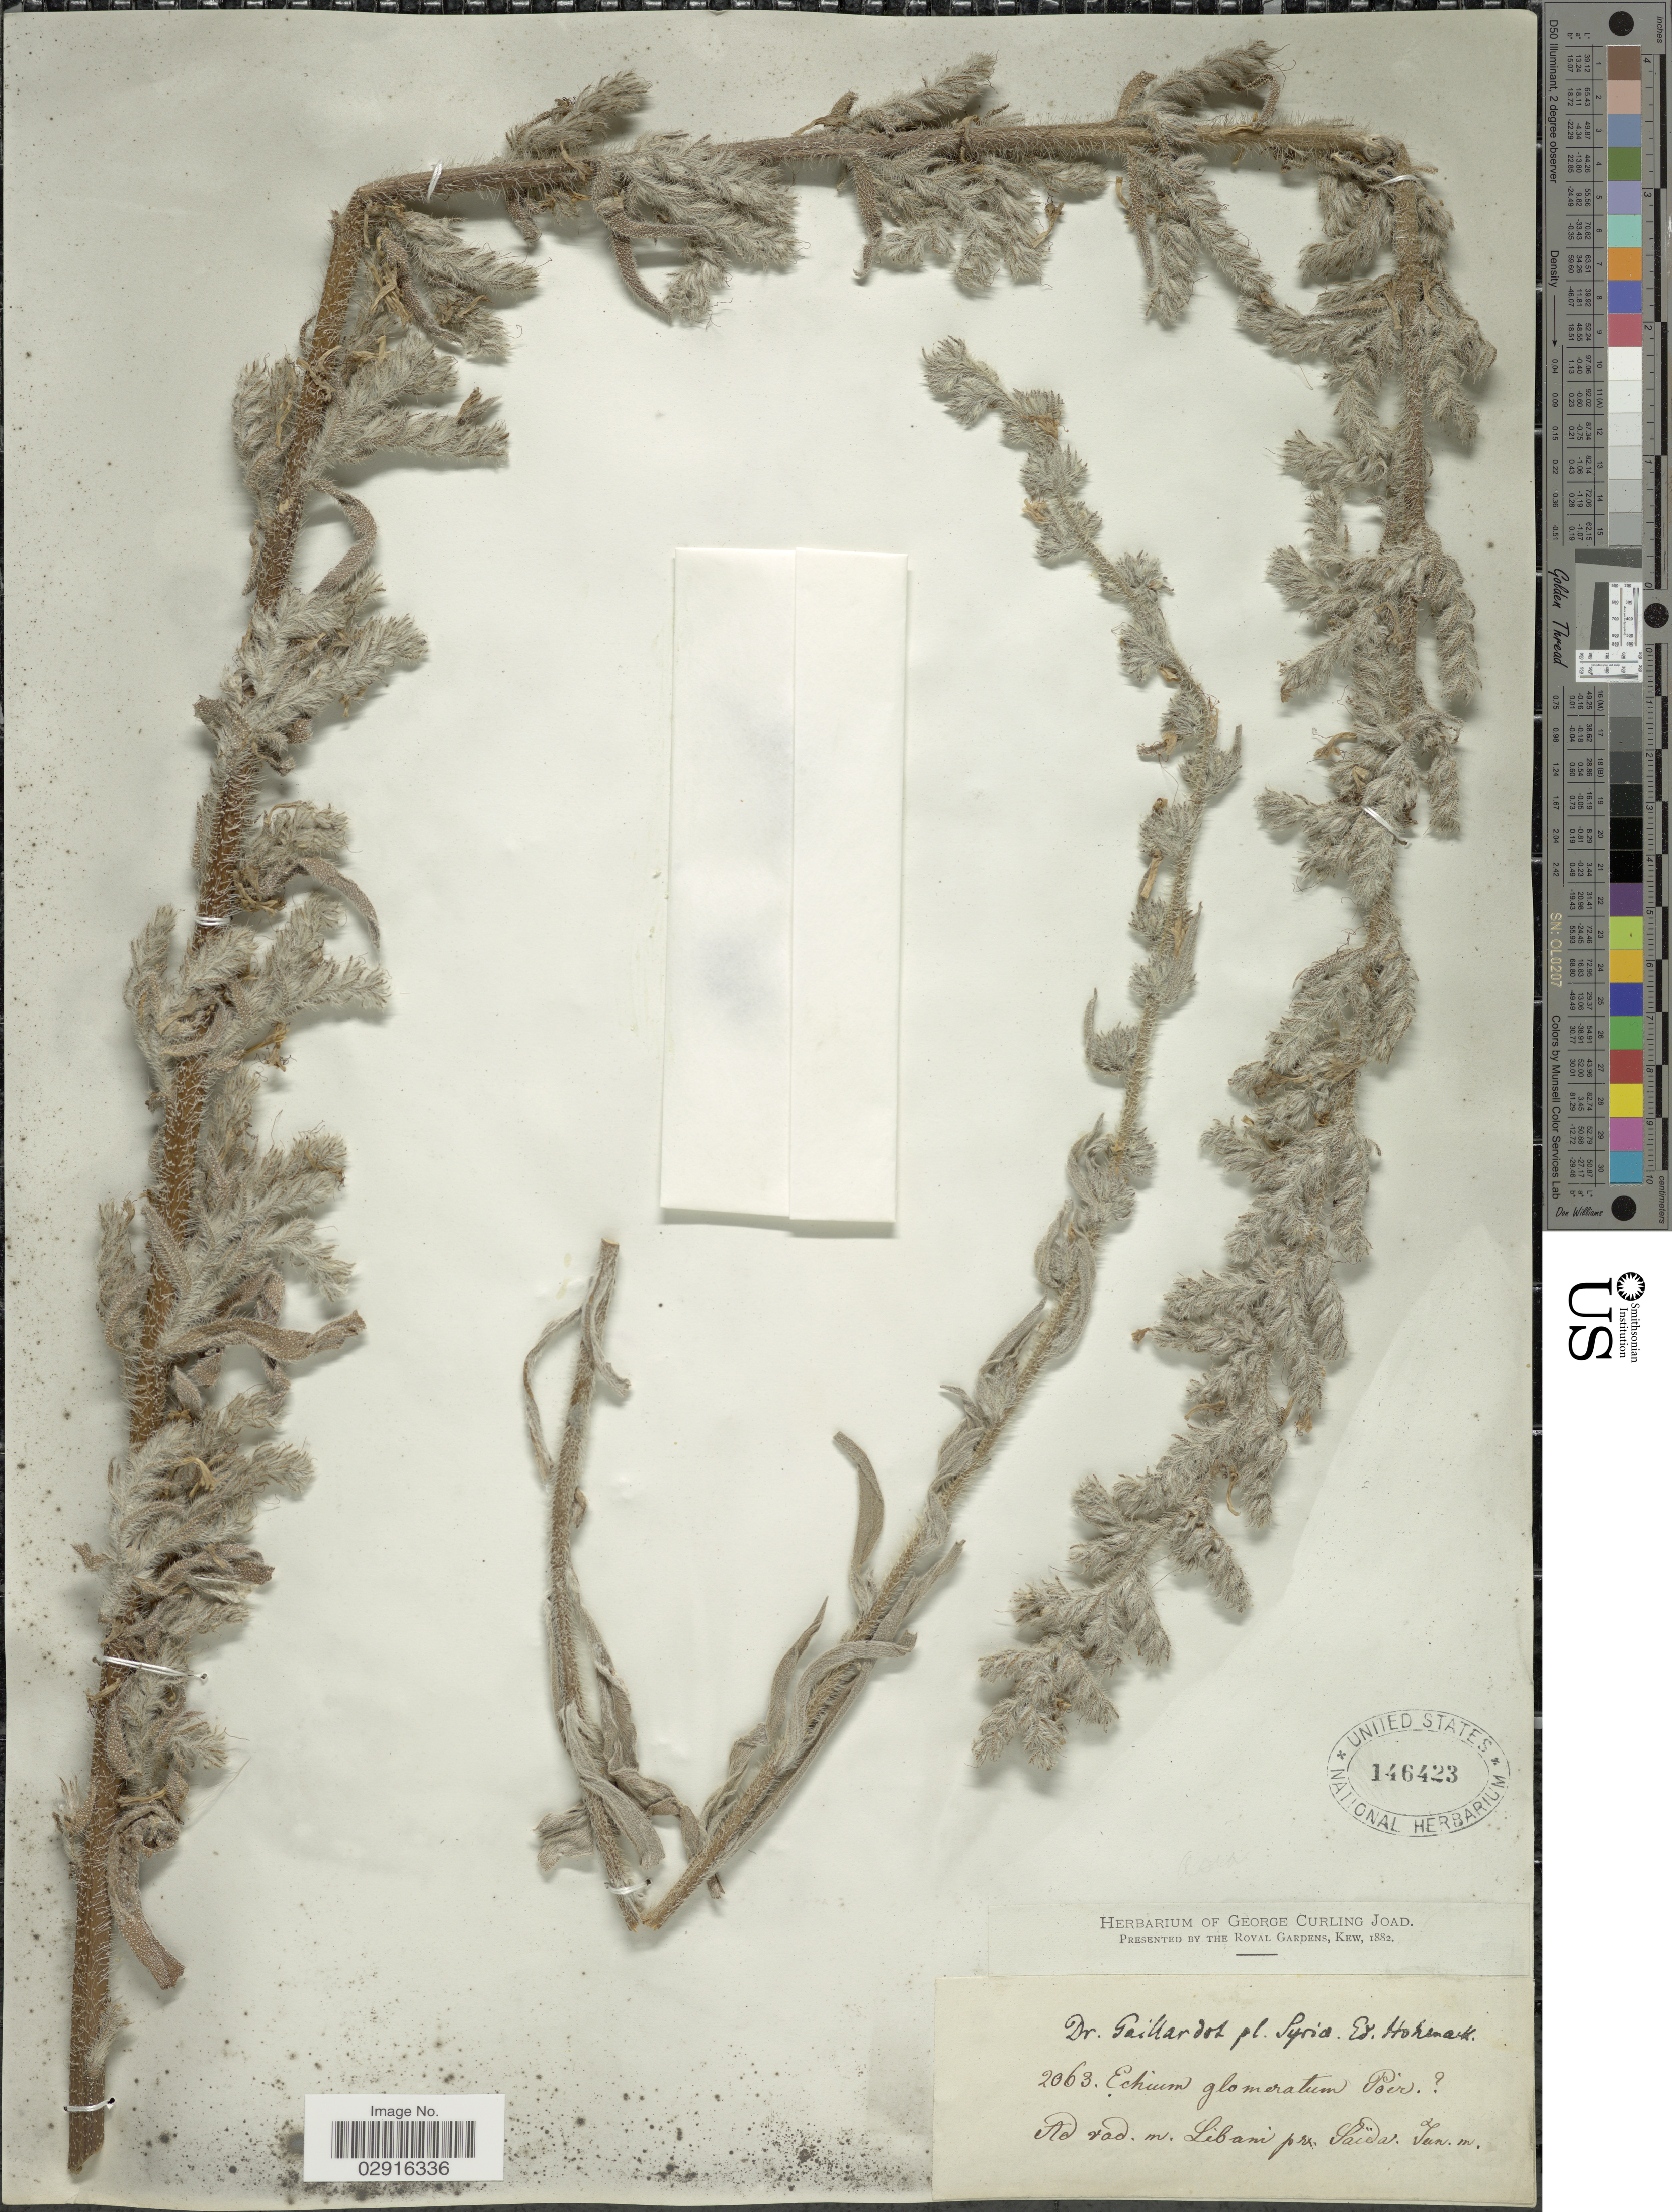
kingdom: Plantae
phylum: Tracheophyta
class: Magnoliopsida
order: Boraginales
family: Boraginaceae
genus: Echium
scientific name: Echium glomeratum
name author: Poir.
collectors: Gaillardot, -- & E. Hohenack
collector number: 2063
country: Syria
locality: Syria. Ad rad. m. Libani pr. Saïda. Tun.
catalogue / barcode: US 146423